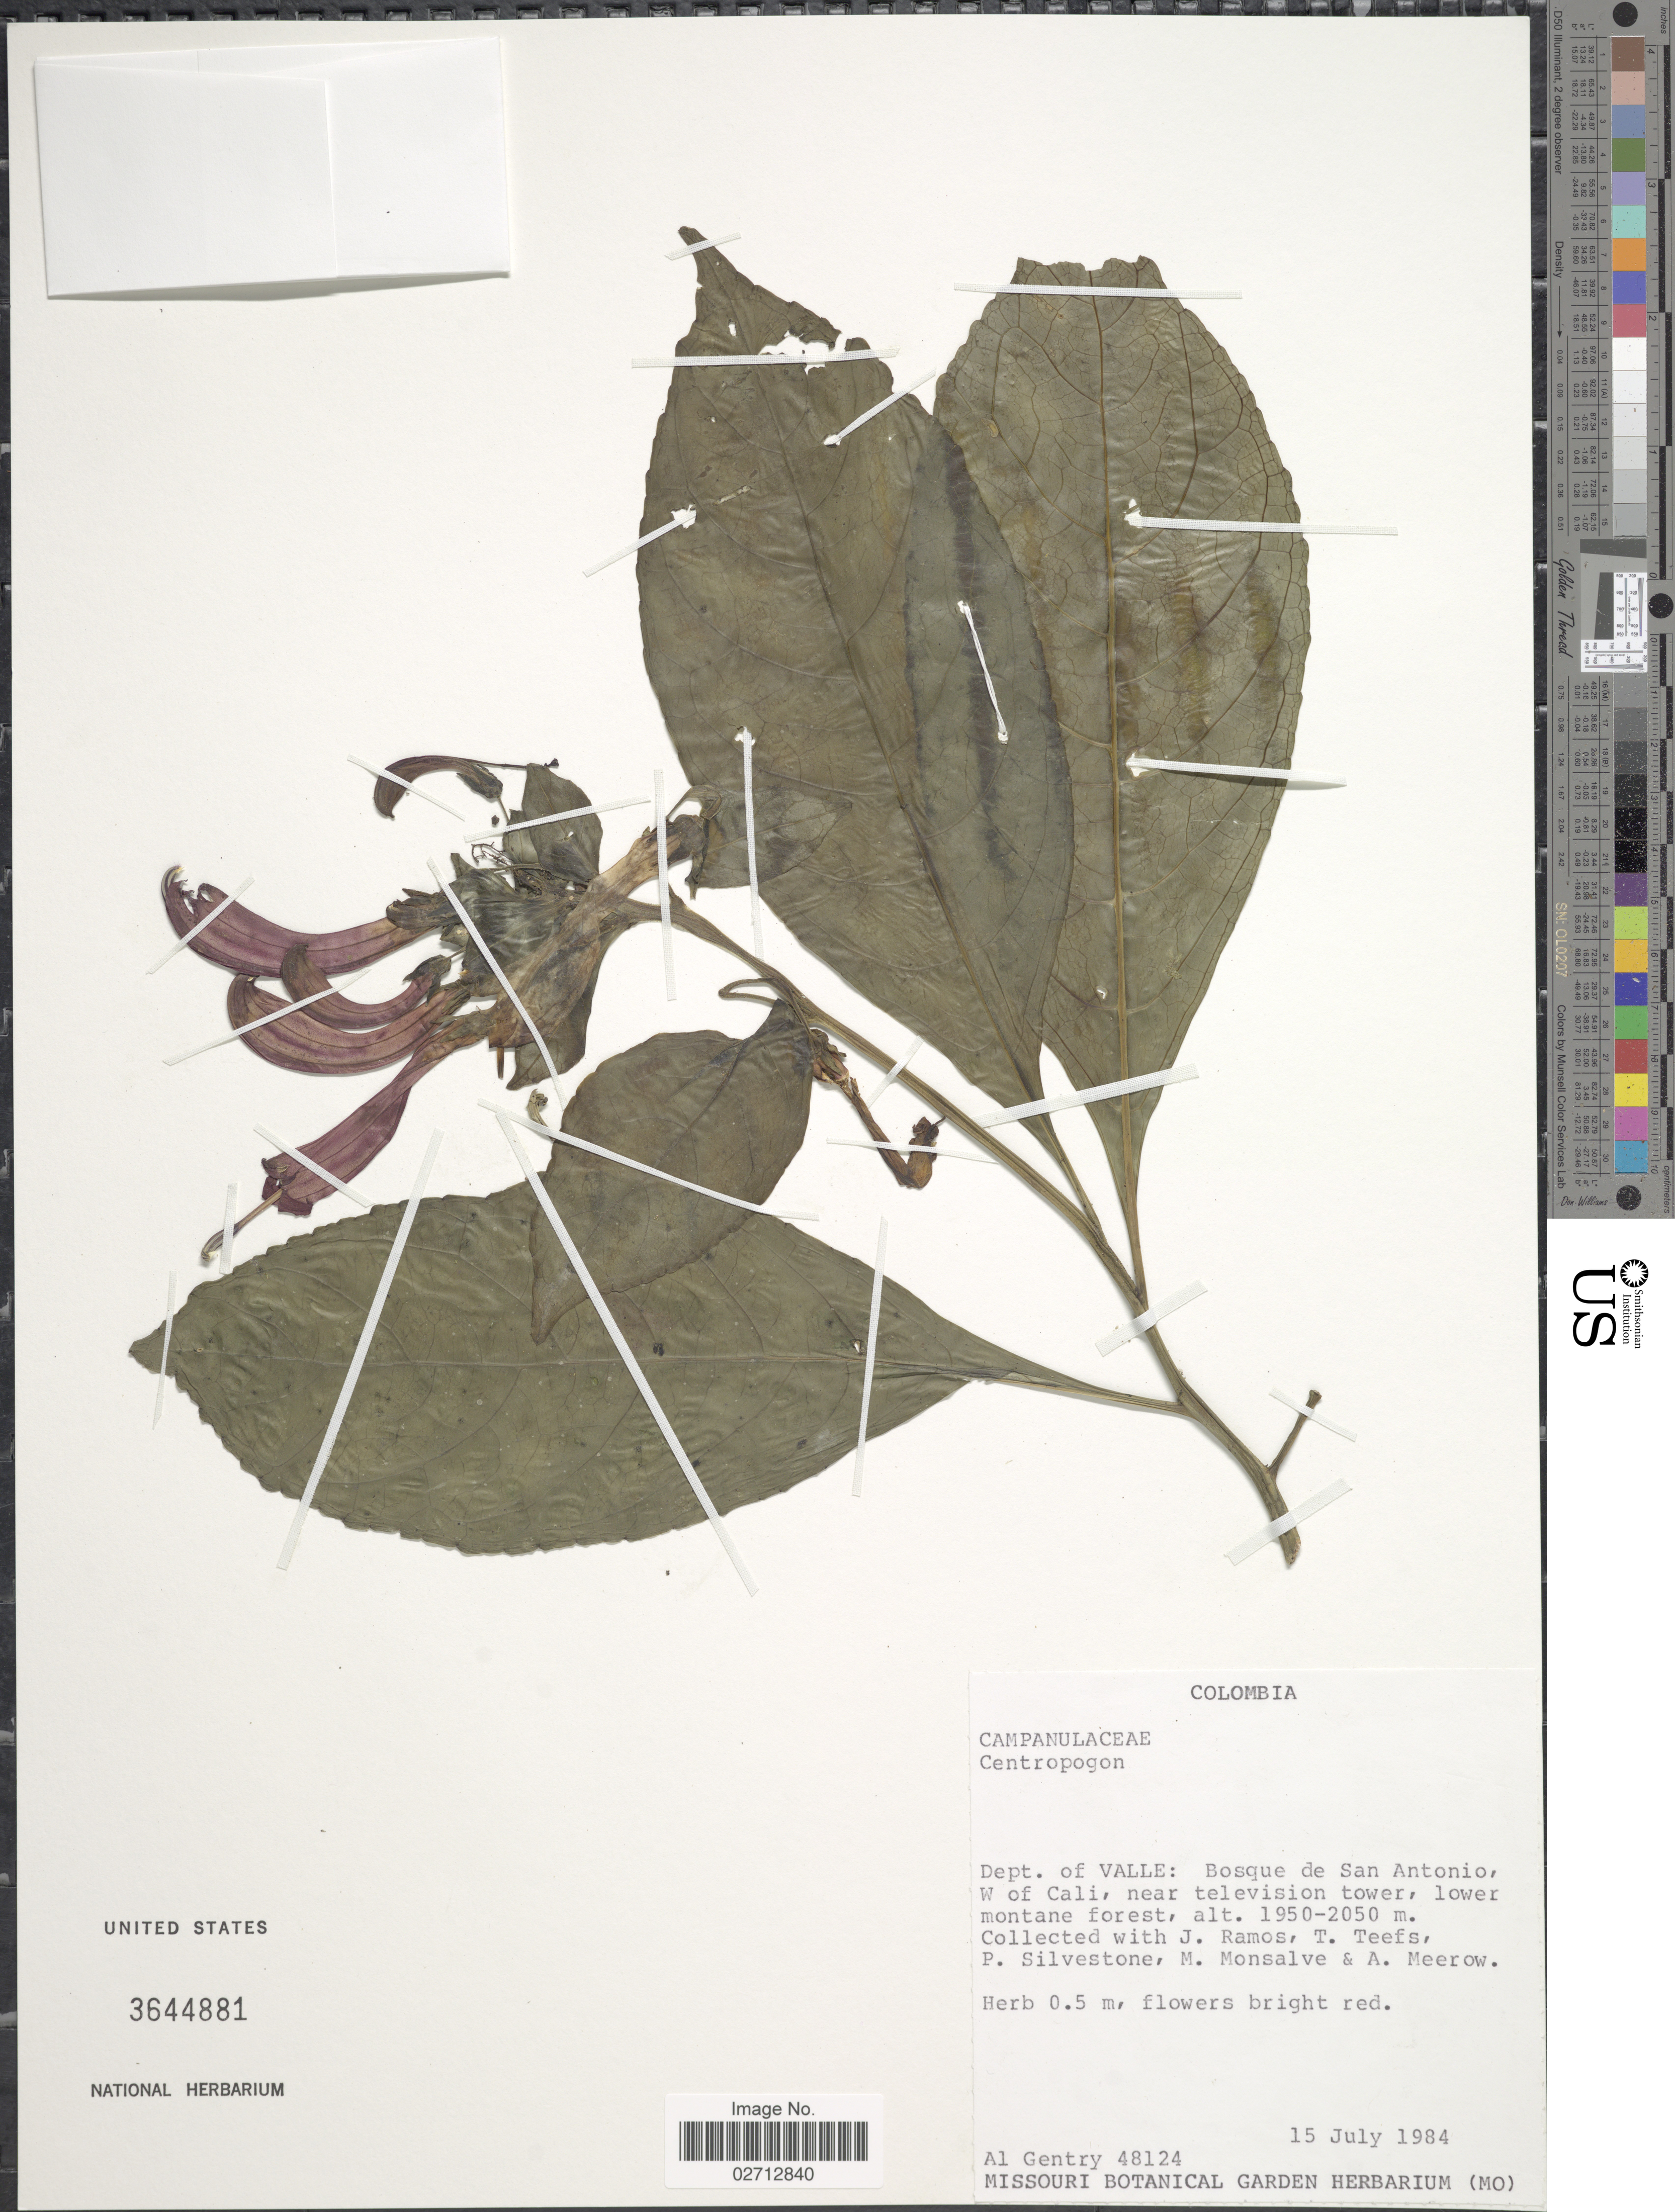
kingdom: Plantae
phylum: Tracheophyta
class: Magnoliopsida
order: Asterales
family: Campanulaceae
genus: Centropogon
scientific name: Centropogon sp.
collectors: A. H. Gentry, J. Ramos, T. Teefs, P. Silverstone & et al.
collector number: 48124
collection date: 1984-07-15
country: Colombia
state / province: Valle del Cauca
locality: Dept. of Valle: Bosque de San Antonio, W of Cali, near television tower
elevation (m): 1950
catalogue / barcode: US 3644881